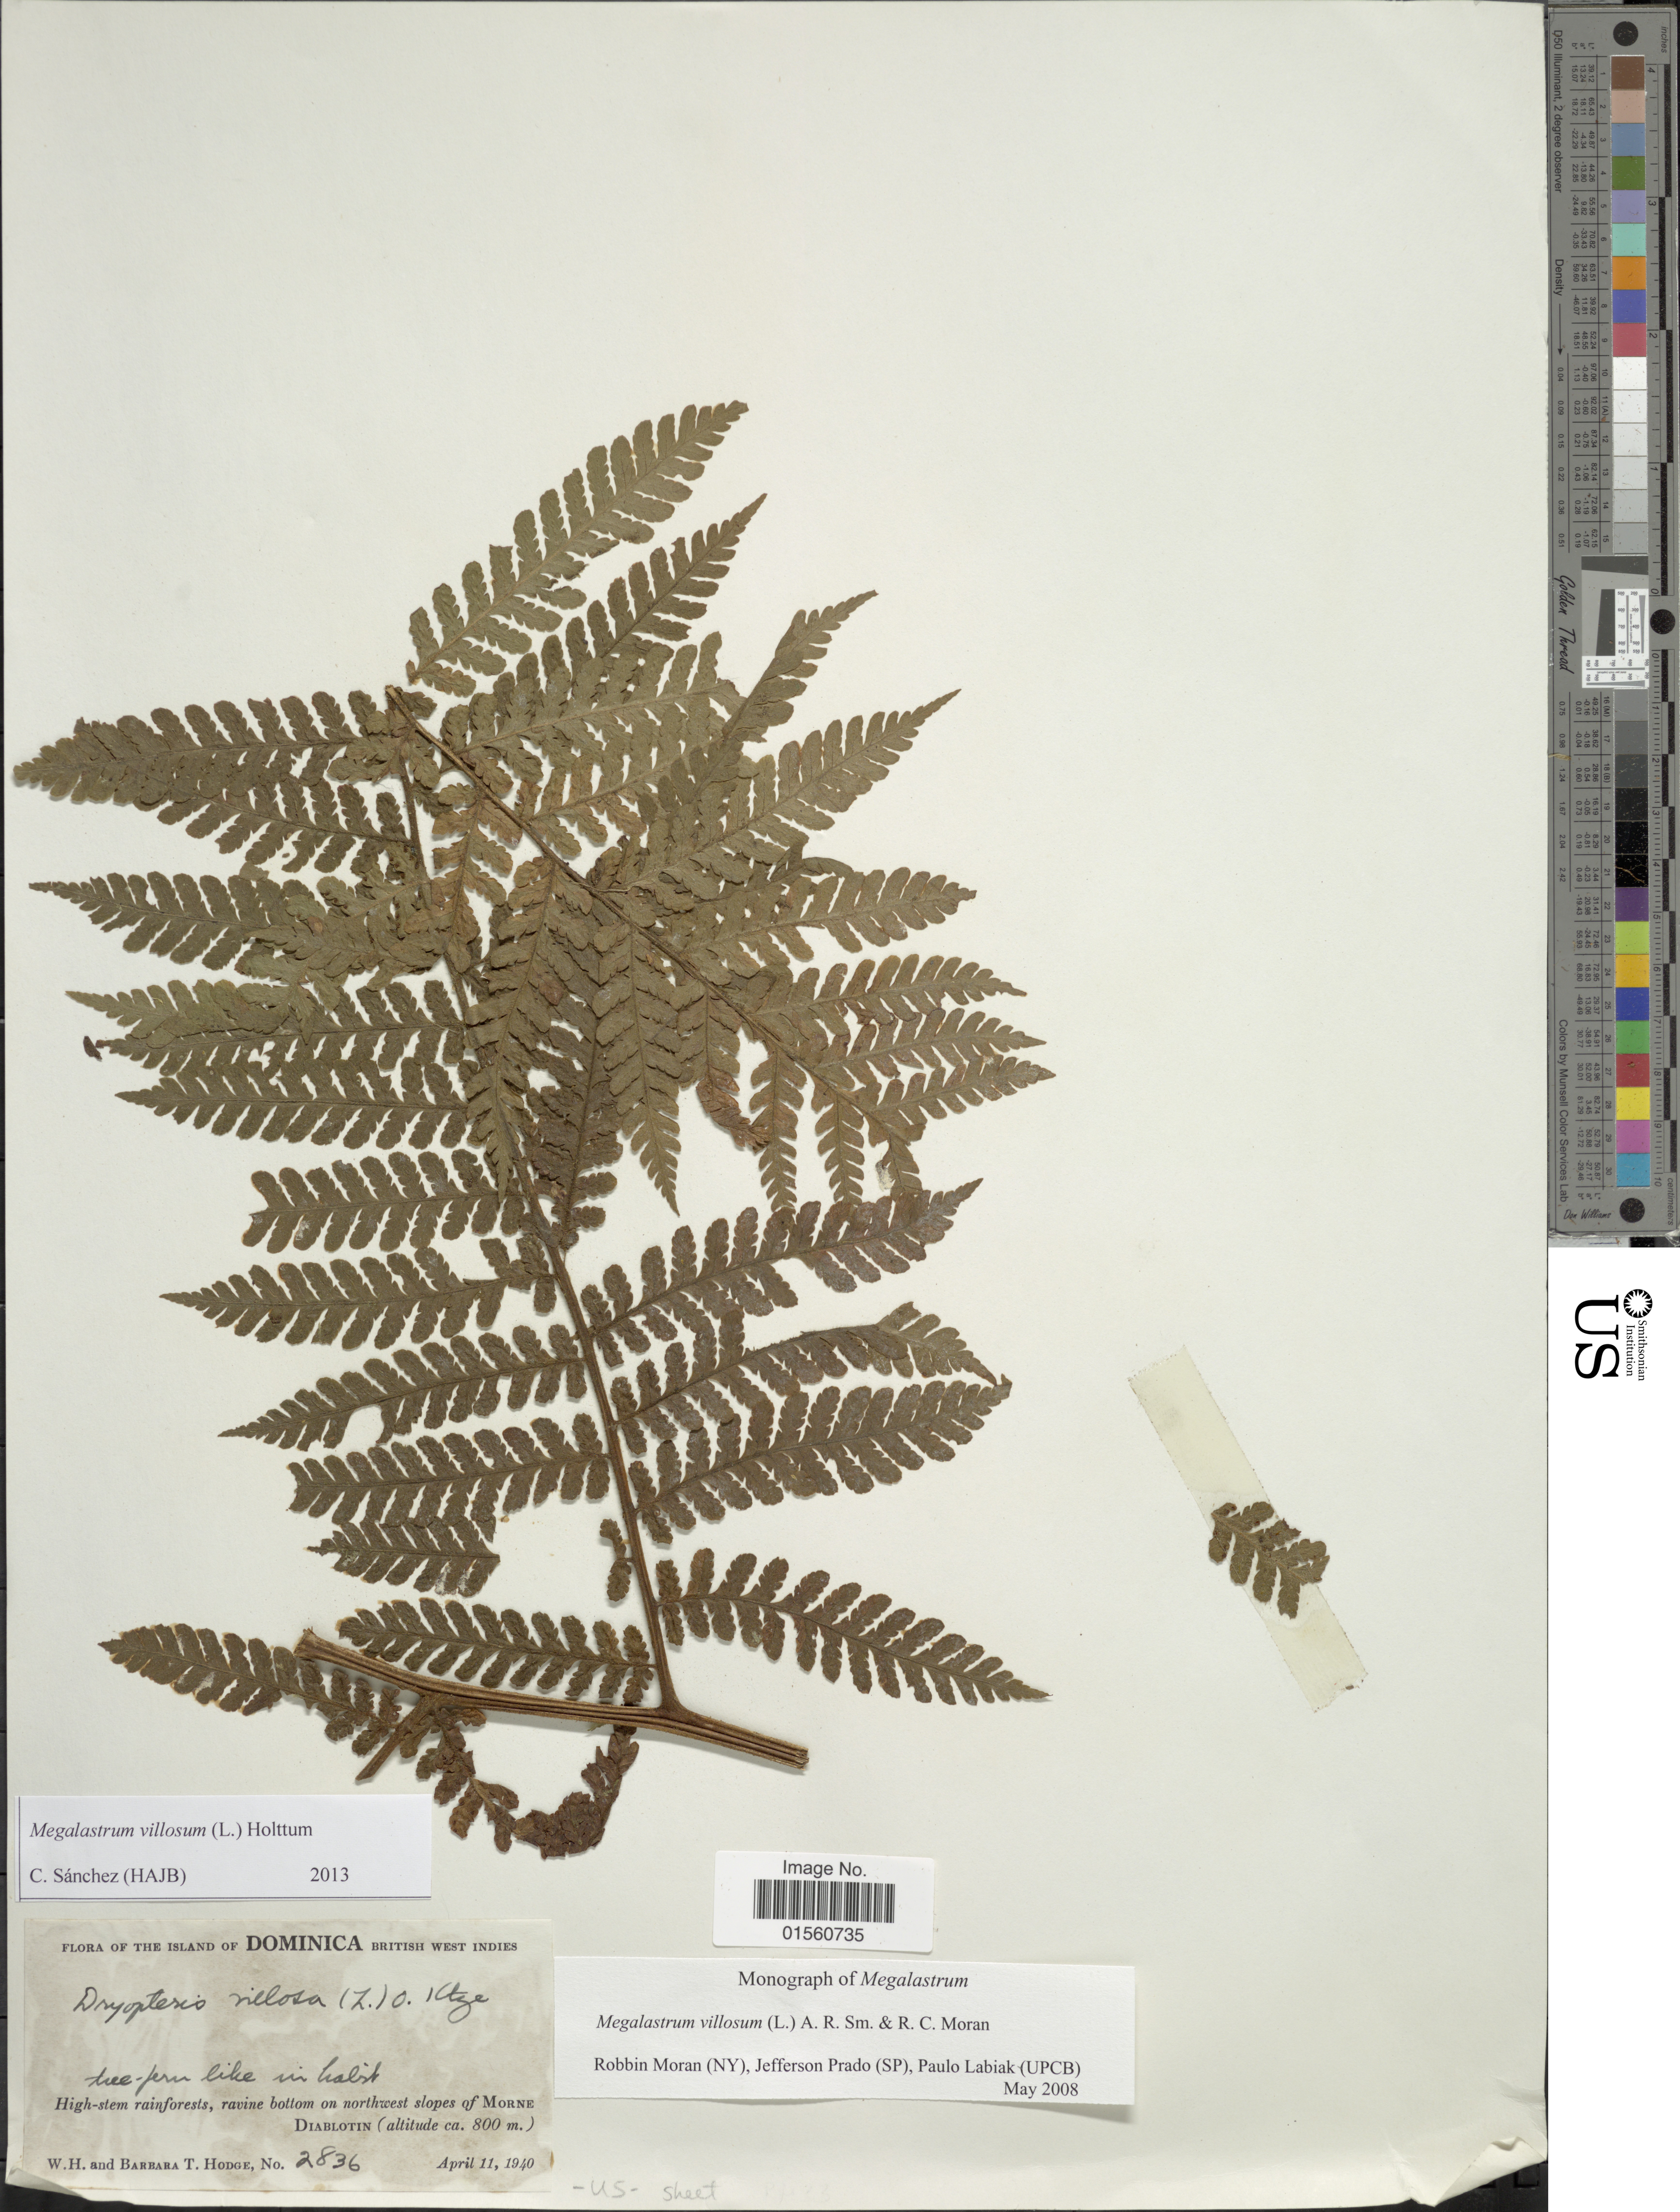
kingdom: Plantae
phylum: Tracheophyta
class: Polypodiopsida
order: Polypodiales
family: Dryopteridaceae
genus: Megalastrum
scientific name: Megalastrum villosum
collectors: W. Hodge & B. Hodge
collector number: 2836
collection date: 1940-04-11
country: Dominica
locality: The Island of Dominica British West Indies, High-stem rainforest, ravine bottom i=on northwest slopes of Morne, Diabloten.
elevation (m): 800